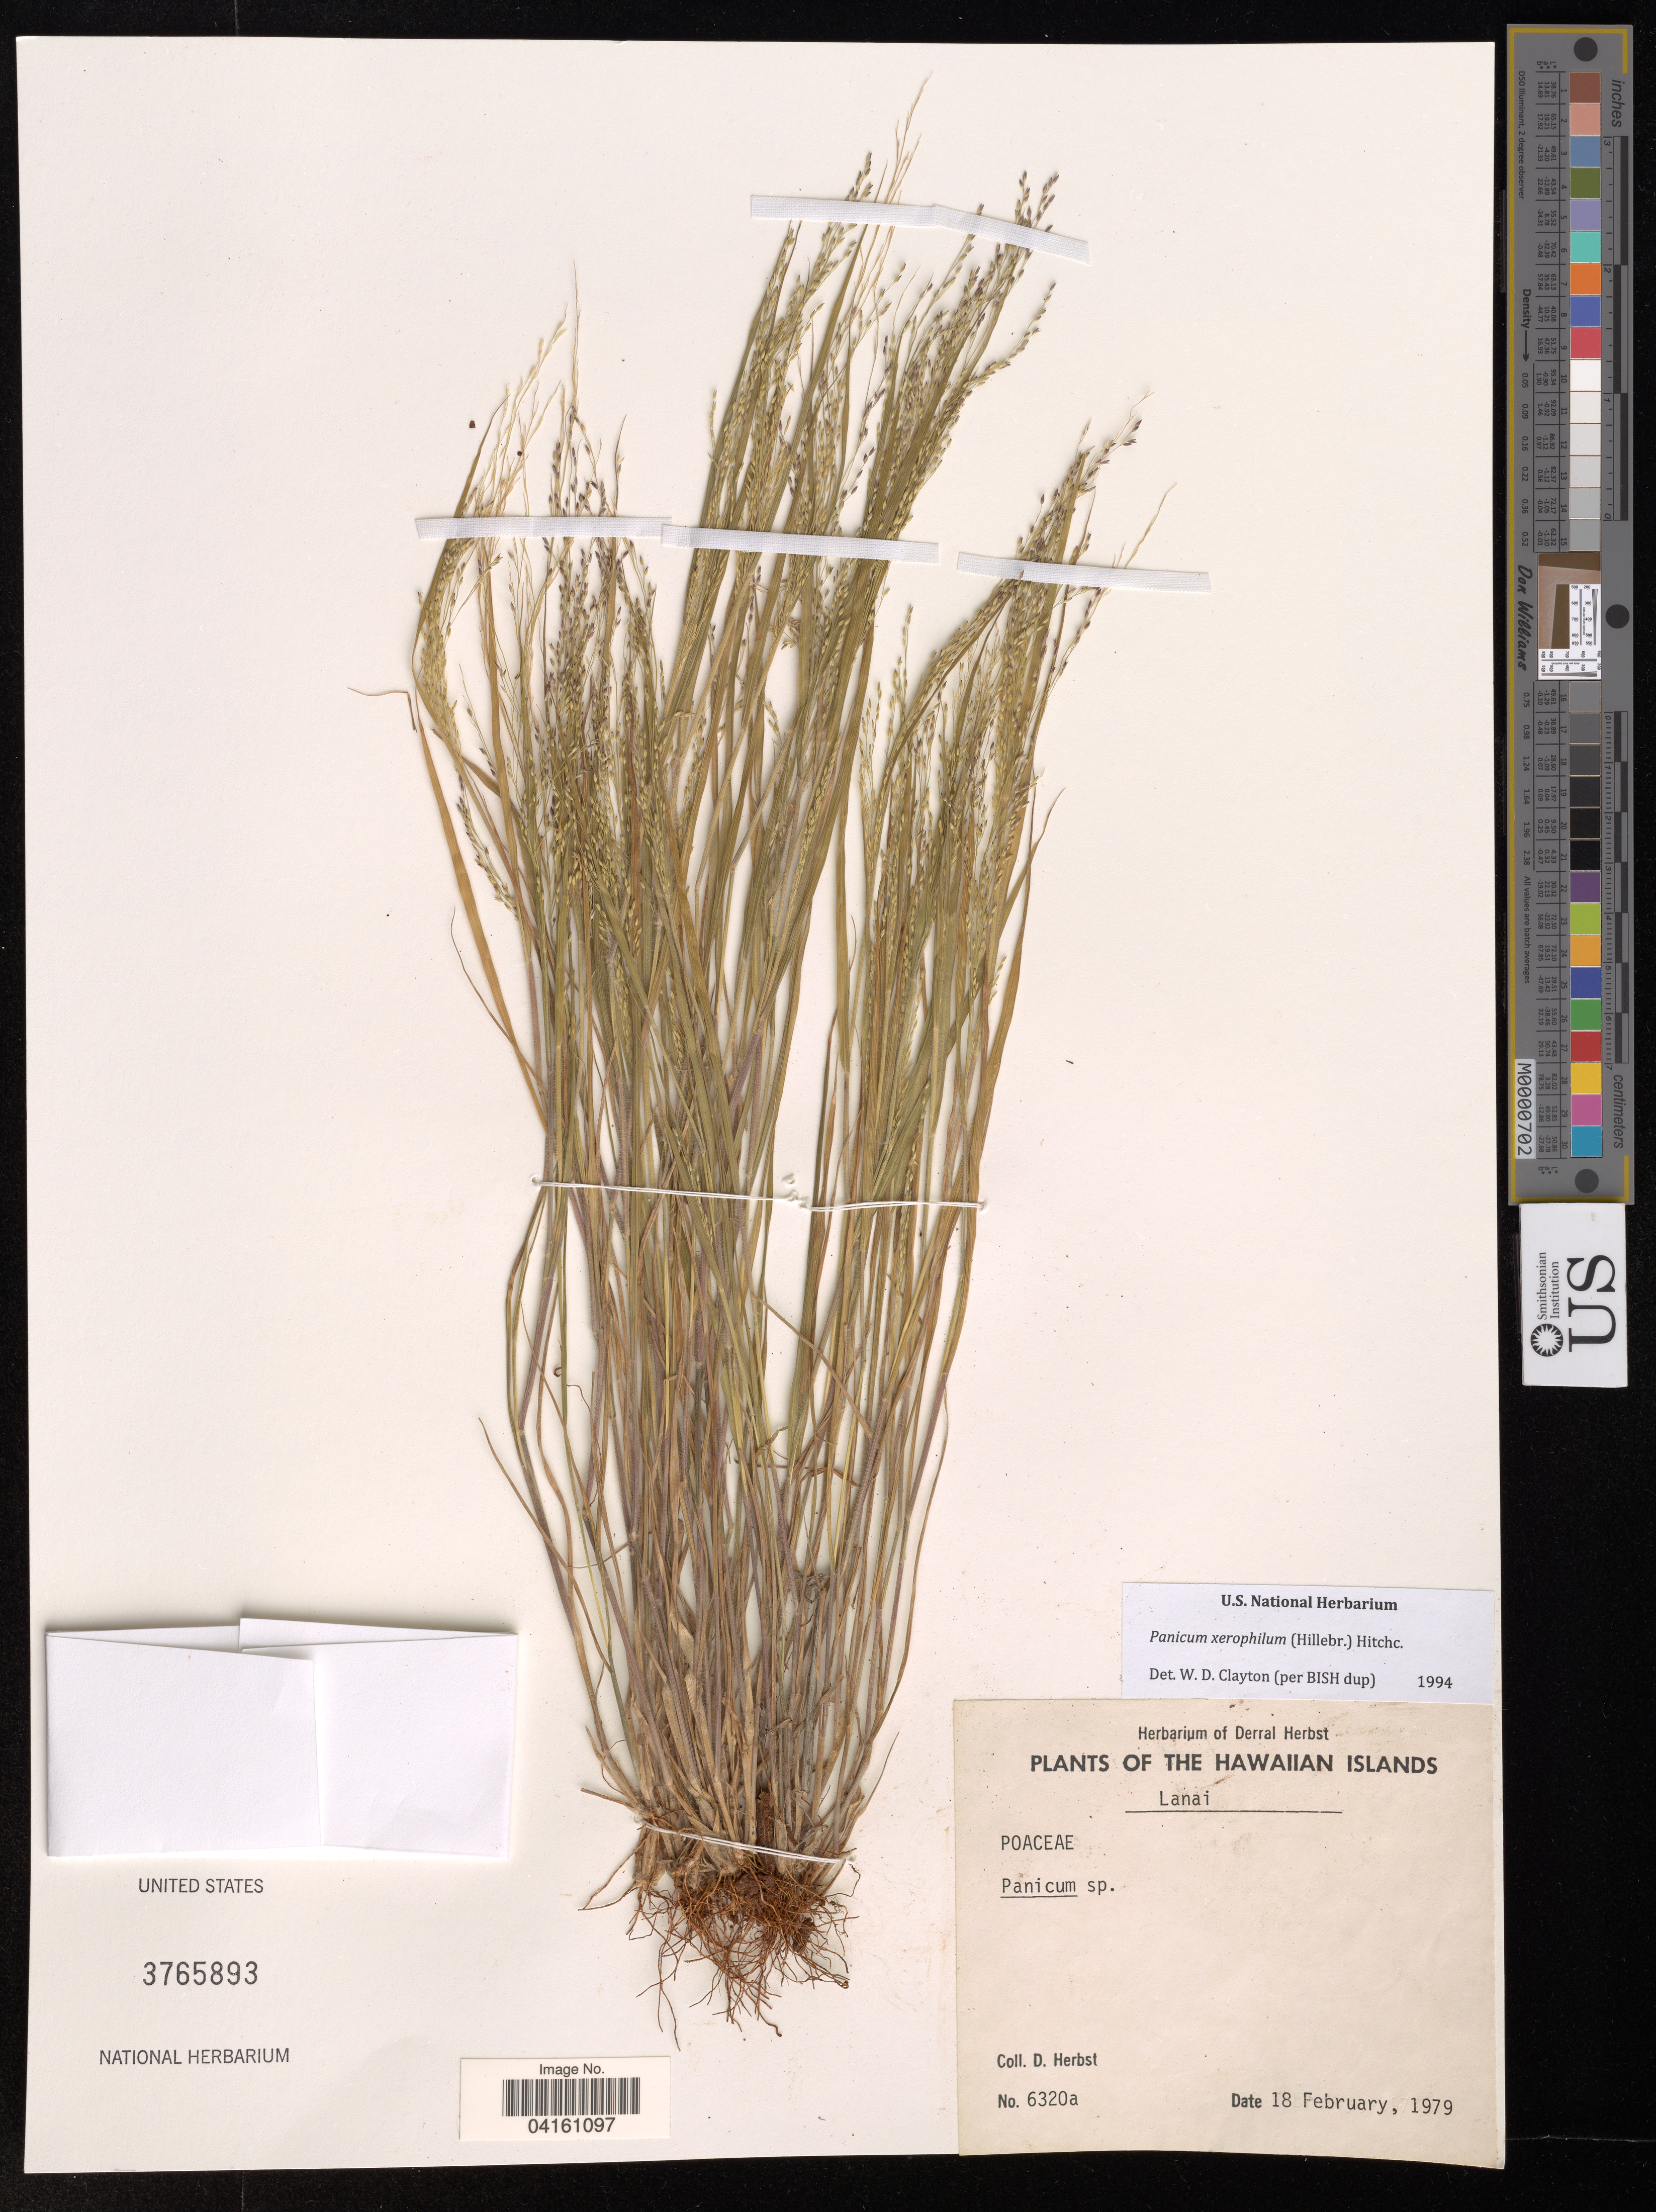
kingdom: Plantae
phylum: Tracheophyta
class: Liliopsida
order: Poales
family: Poaceae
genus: Panicum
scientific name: Panicum xerophilum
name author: (Hillebr.) Hitchc.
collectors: D. Herbst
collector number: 6320a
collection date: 1979-02-18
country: United States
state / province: Hawaii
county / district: Maui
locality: The Hawaiian Islands. Lanai.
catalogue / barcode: US 3765893